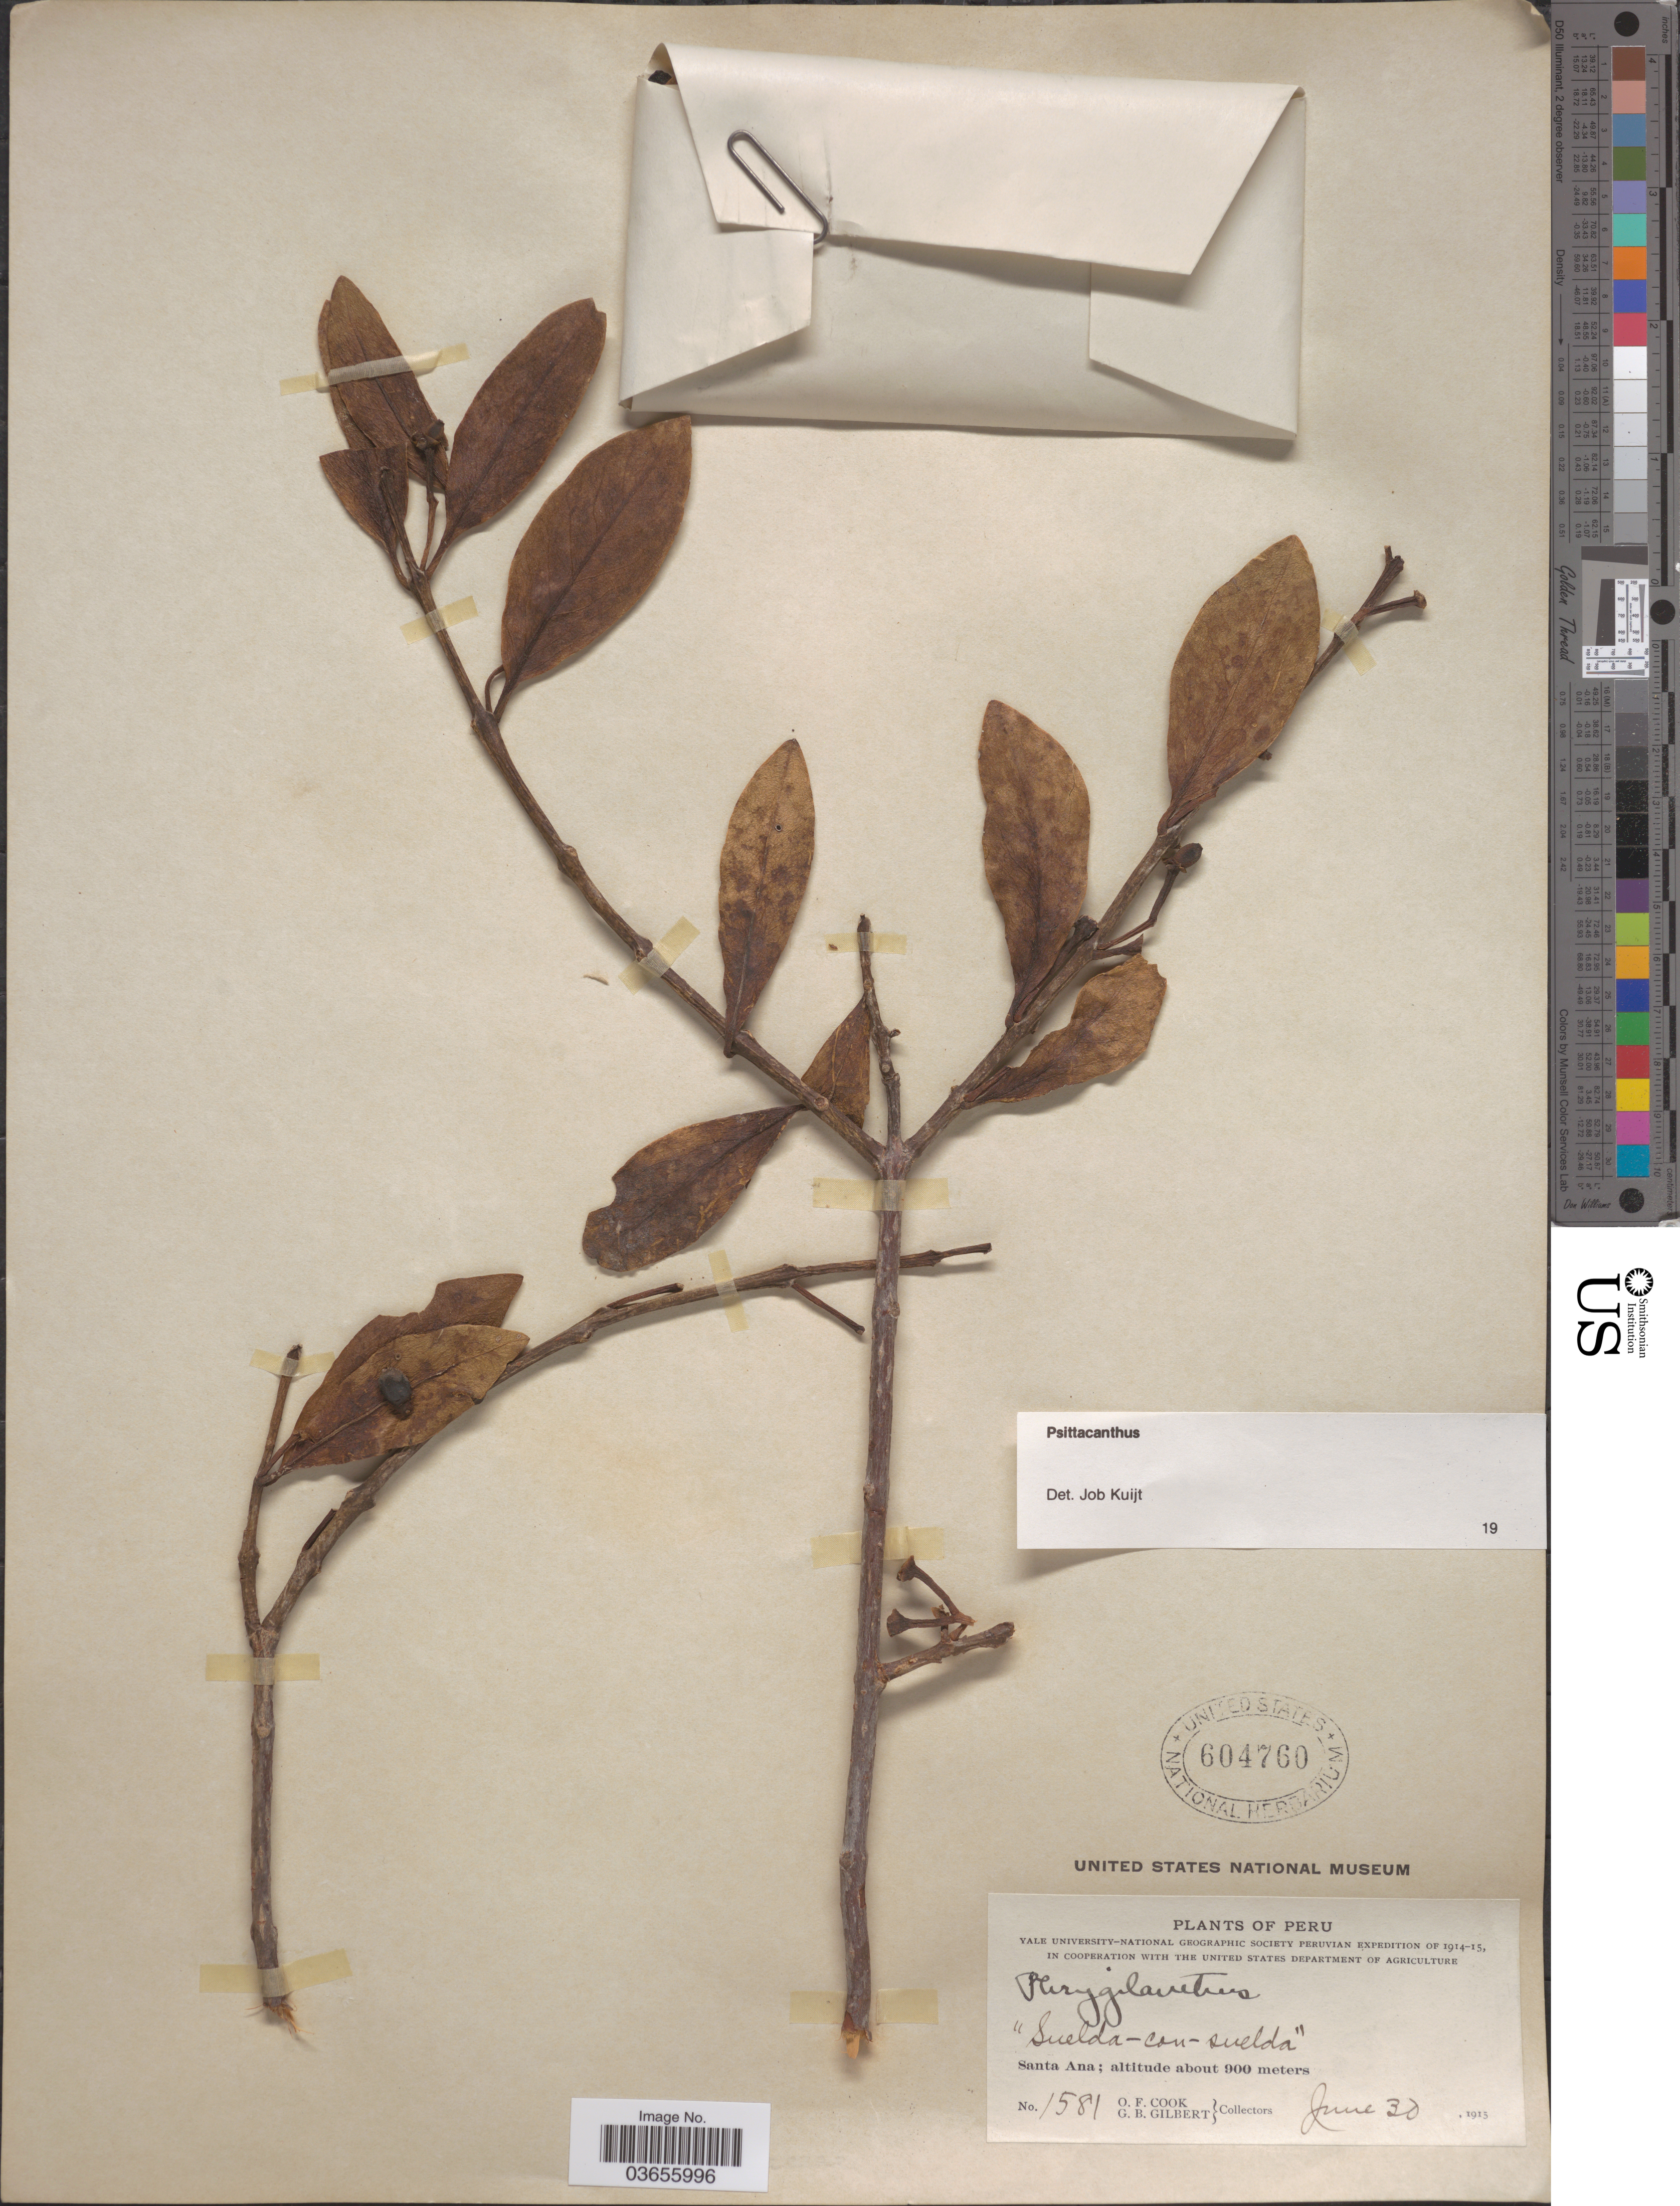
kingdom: Plantae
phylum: Tracheophyta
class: Magnoliopsida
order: Santalales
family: Loranthaceae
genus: Psittacanthus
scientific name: Psittacanthus sp.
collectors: O. F. Cook & G. B. Gilbert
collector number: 1581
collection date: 1915-06-30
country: Peru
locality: Santa Ana.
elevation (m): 900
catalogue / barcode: US 604760